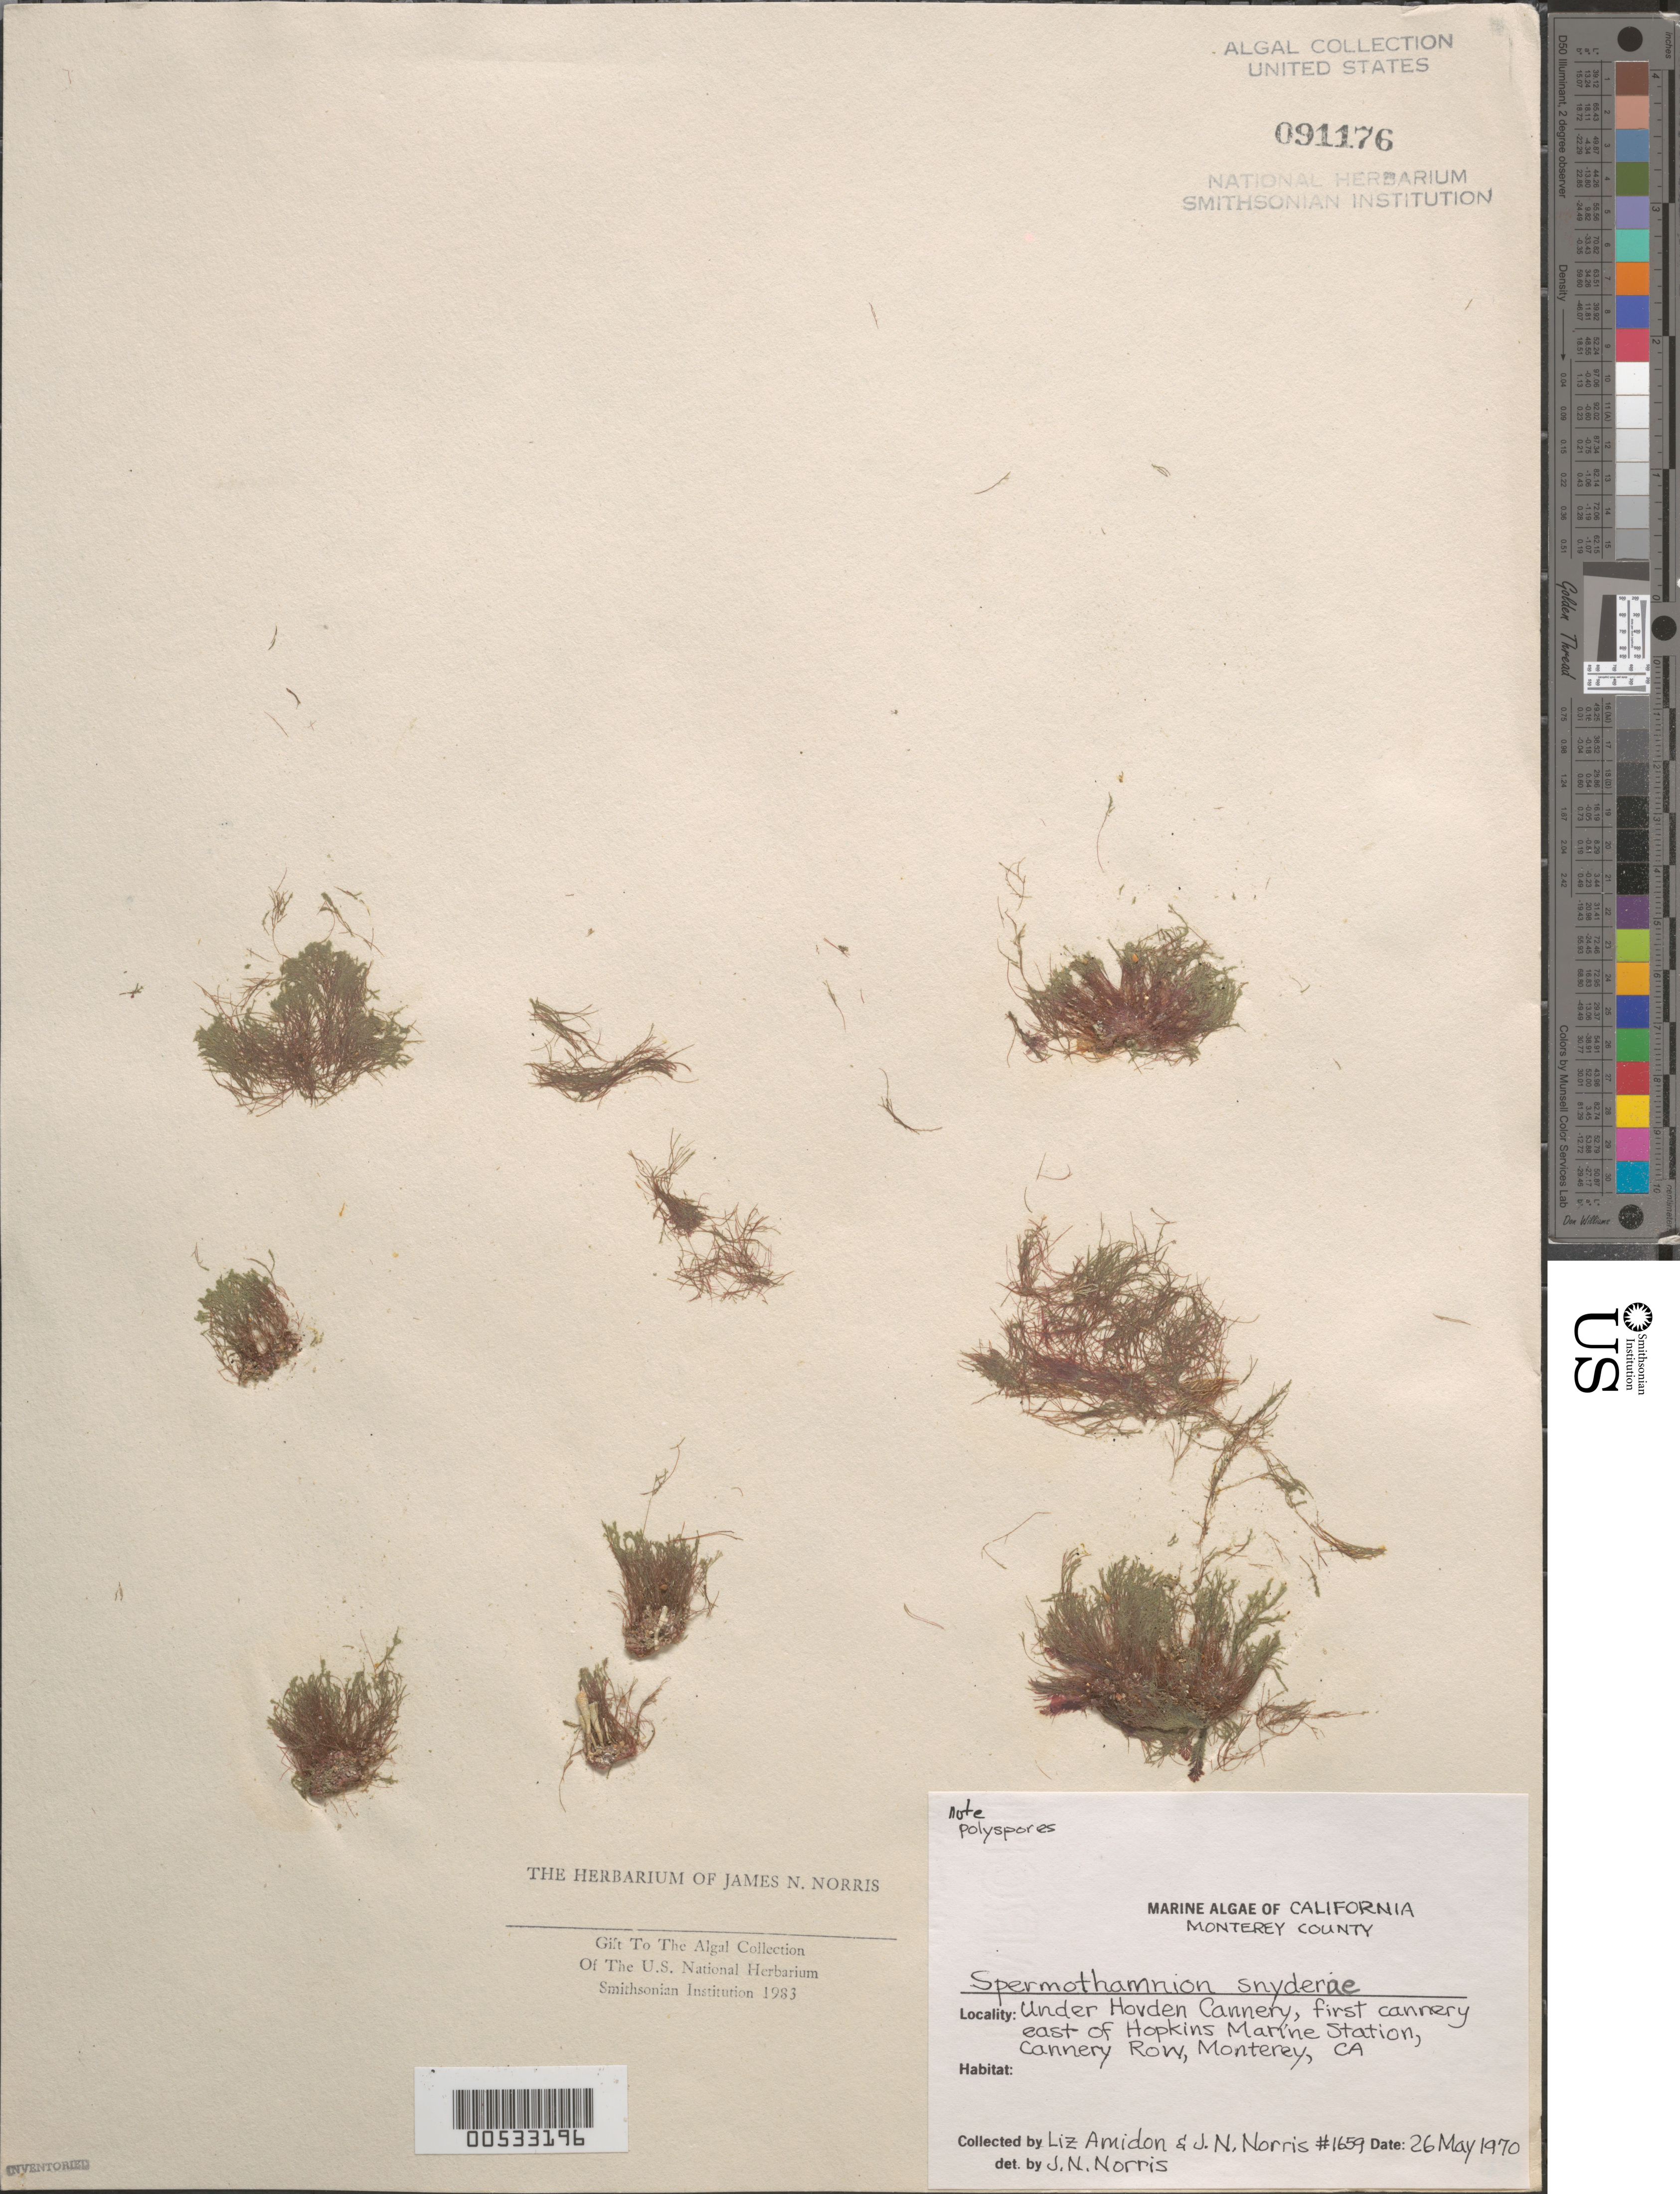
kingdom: Plantae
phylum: Rhodophyta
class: Florideophyceae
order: Ceramiales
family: Wrangeliaceae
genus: Tiffaniella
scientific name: Tiffaniella snyderae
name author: (Farl.) I.A. Abbott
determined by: Algae name updating Project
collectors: E. Amidon & J. N. Norris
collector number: JN-1659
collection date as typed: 26 May 1970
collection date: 1970-05-26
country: United States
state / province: California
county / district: Monterey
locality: Cannery Row, Monterey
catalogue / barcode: US 91176